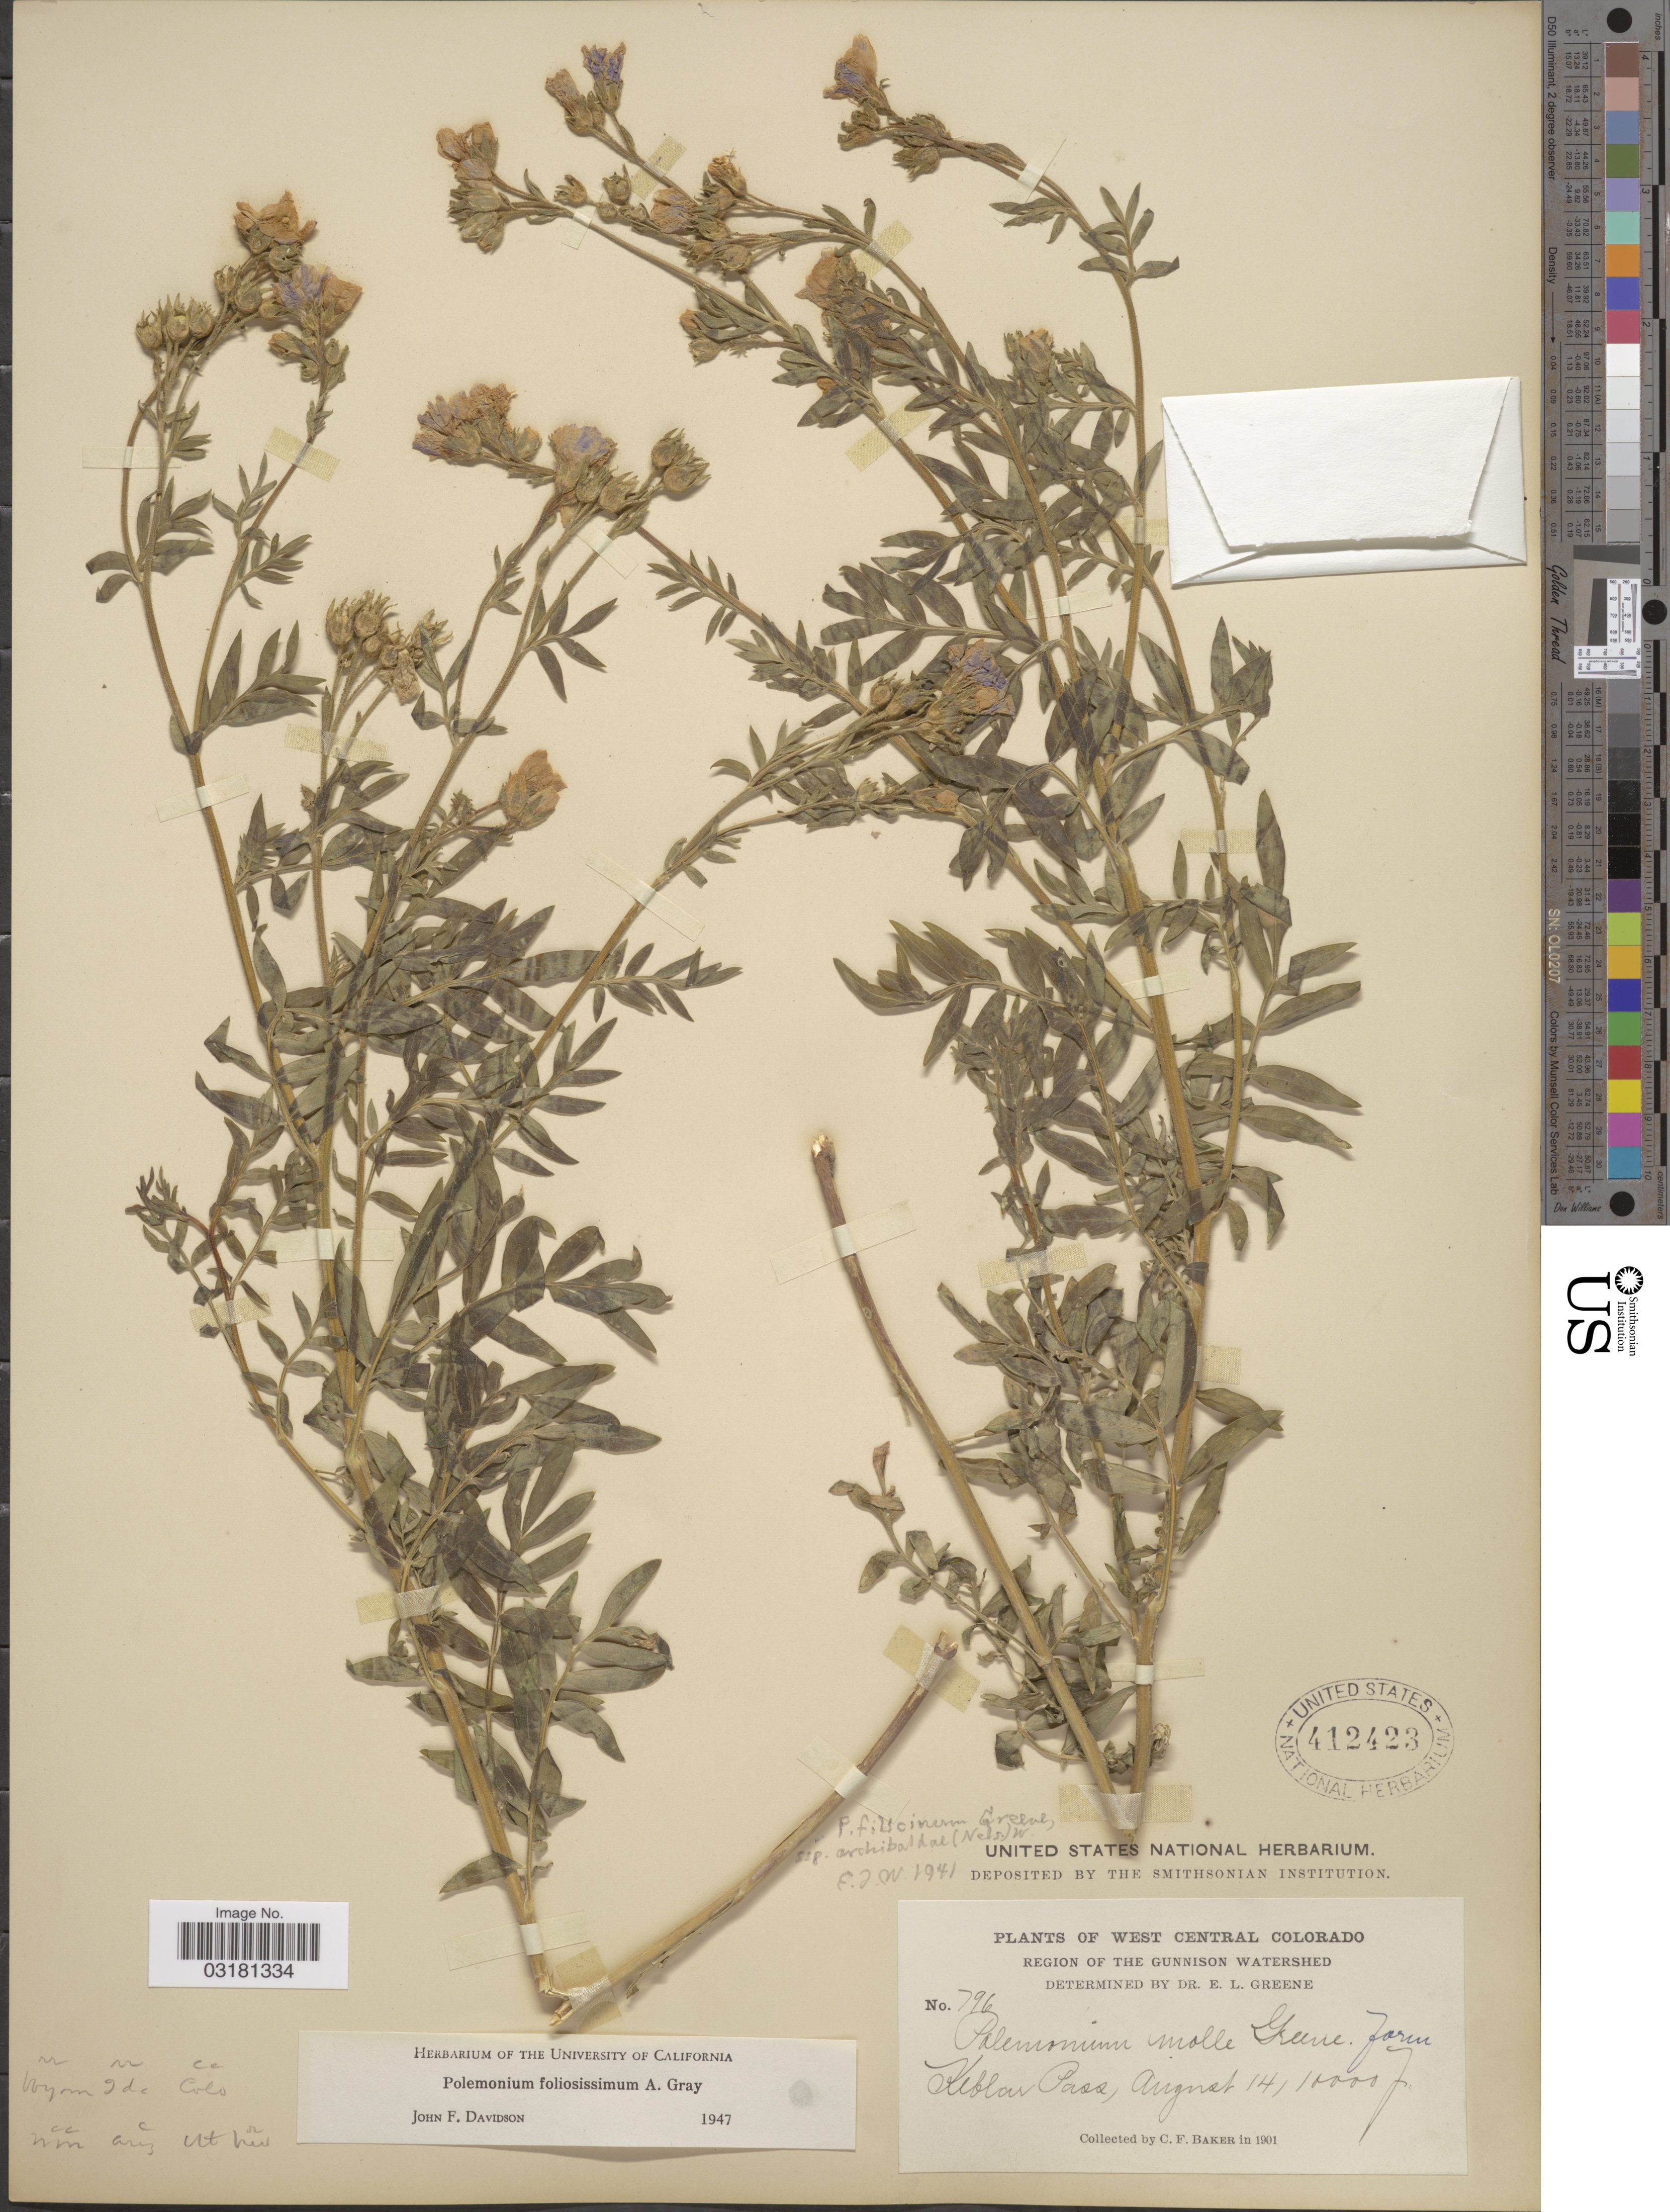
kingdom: Plantae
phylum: Tracheophyta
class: Magnoliopsida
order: Ericales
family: Polemoniaceae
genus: Polemonium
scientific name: Polemonium foliosissimum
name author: A. Gray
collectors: C. F. Baker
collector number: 796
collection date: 1901-08-14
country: United States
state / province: Colorado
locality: West Central Colorado. Region of the Gunnison Watershed. Keblar Pass.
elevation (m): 3048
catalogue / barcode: US 412423